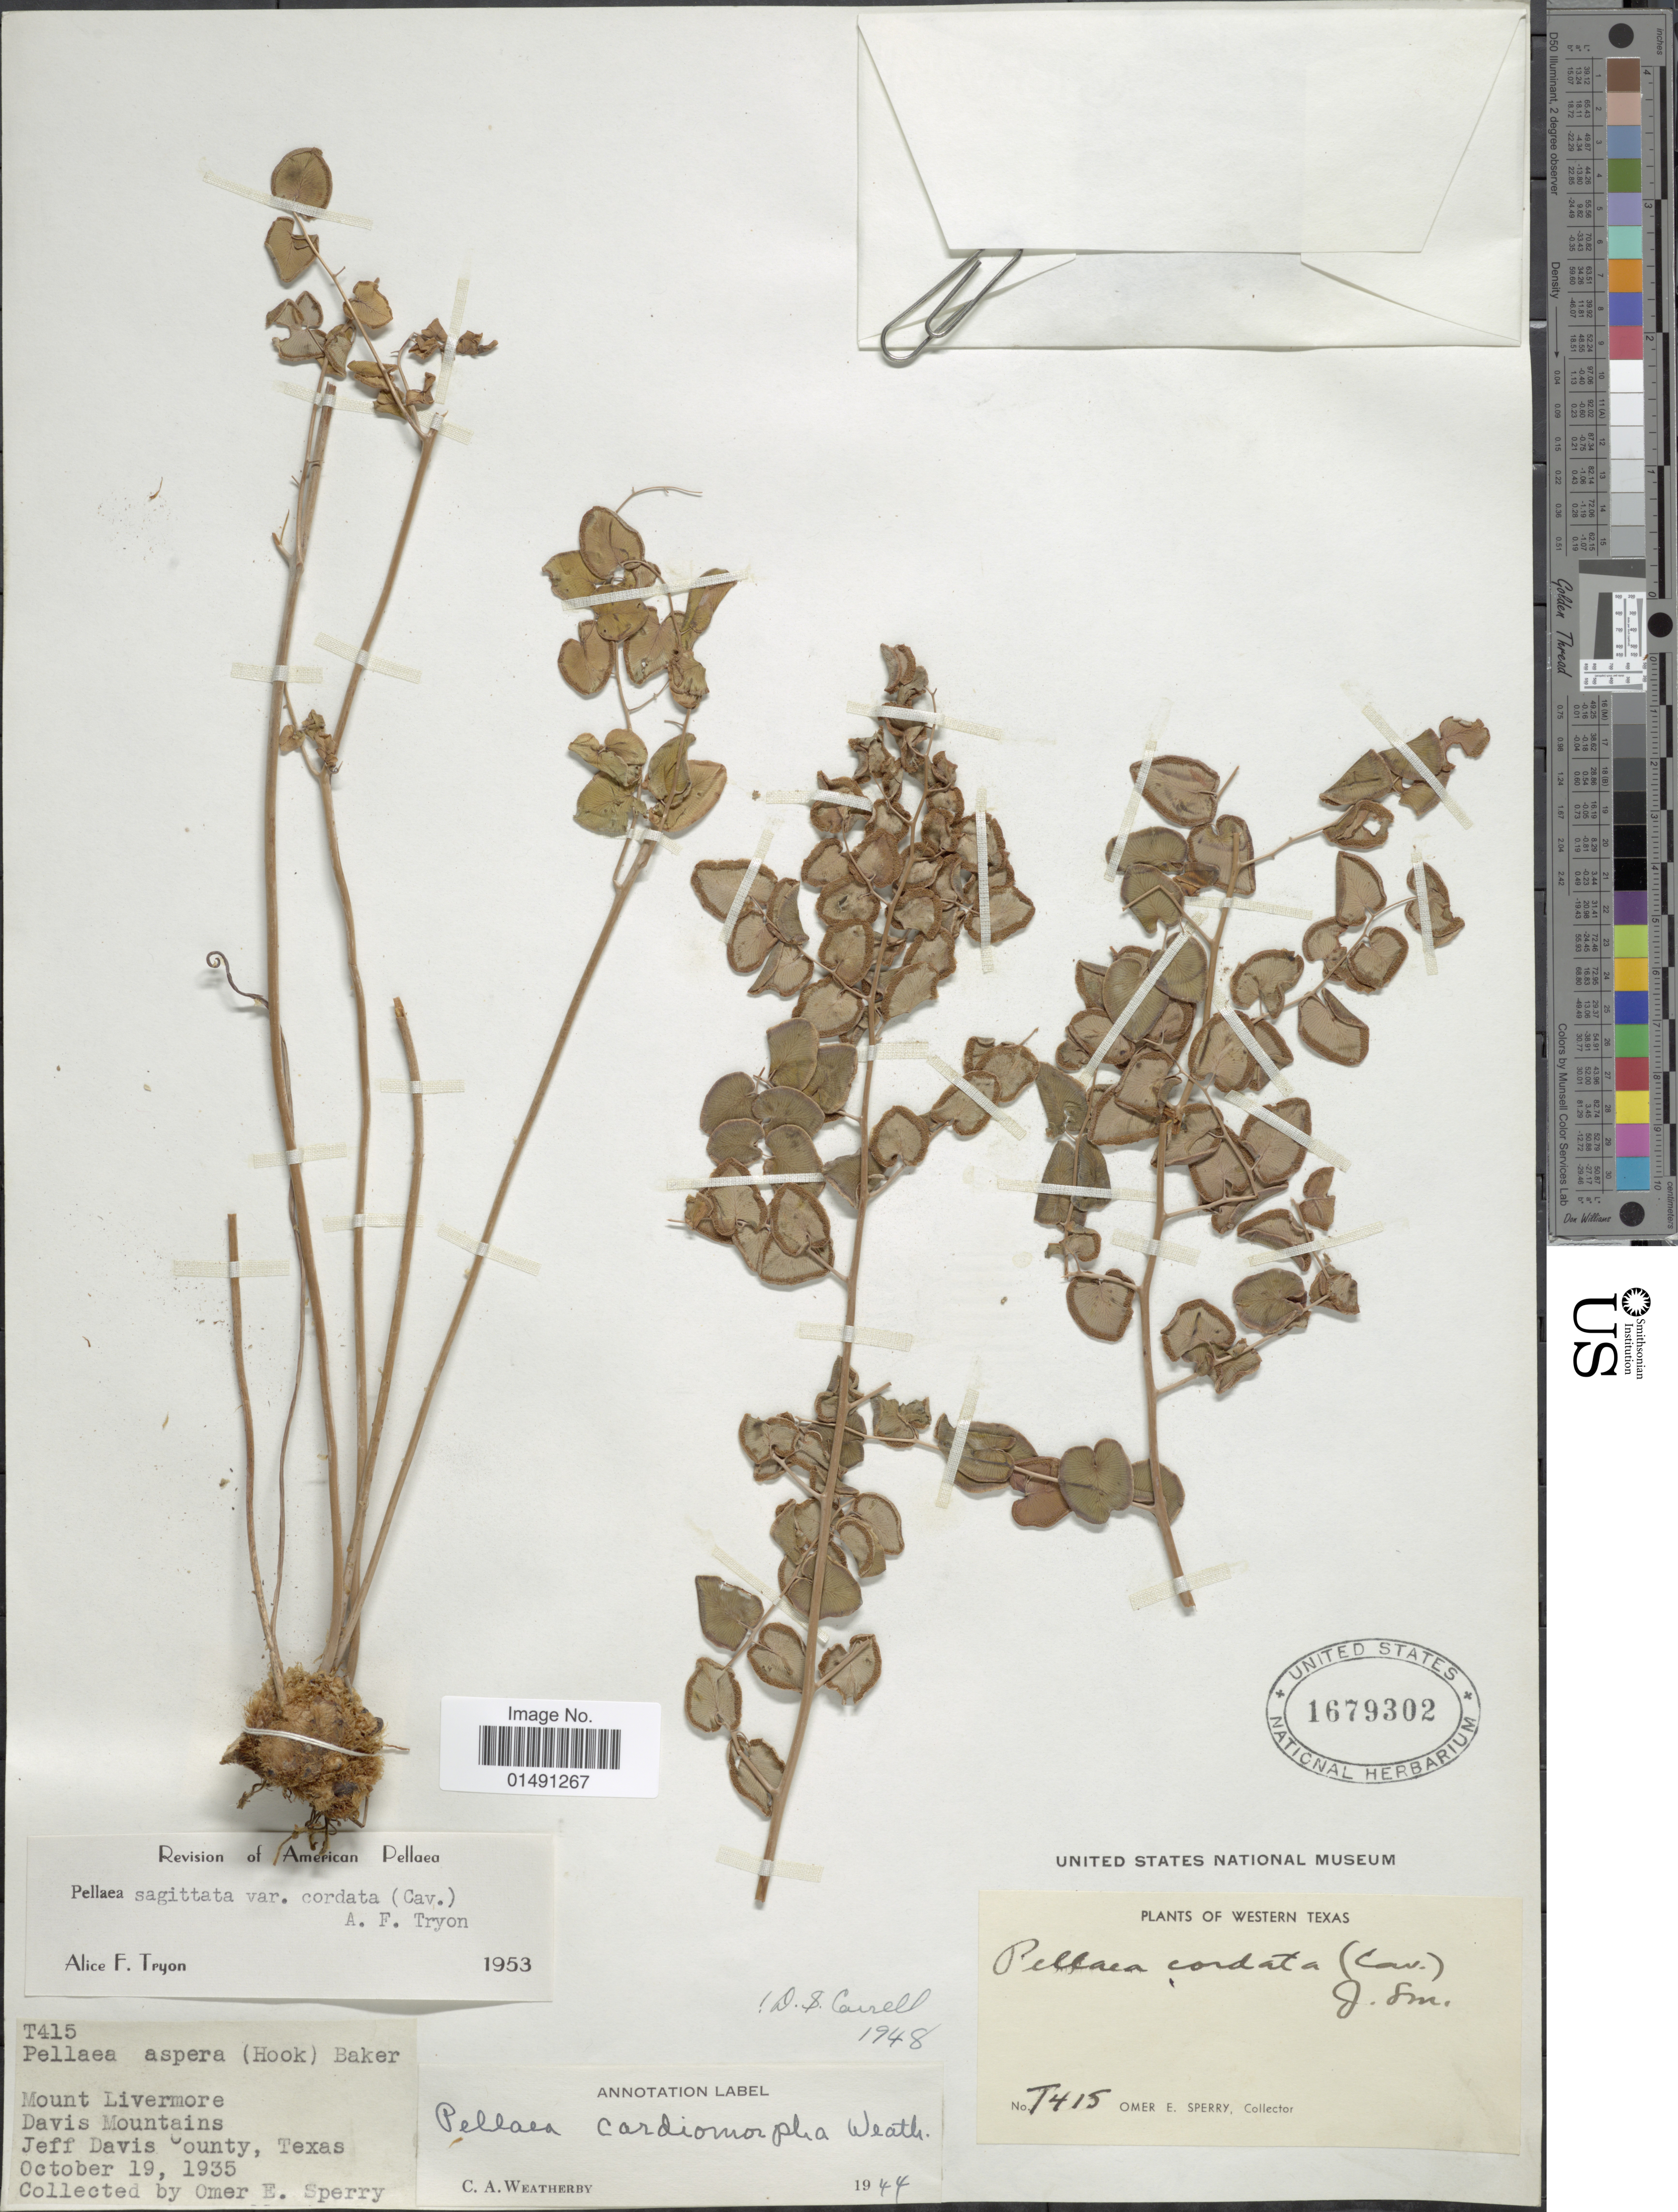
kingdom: Plantae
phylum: Tracheophyta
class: Polypodiopsida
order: Polypodiales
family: Pteridaceae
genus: Pellaea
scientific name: Pellaea cordifolia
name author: (Sessé) A.R. Sm.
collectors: O. E. Sperry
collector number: T415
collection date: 1935-10-19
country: United States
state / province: Texas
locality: Western texas, Mount Livermore, Davis Mountains, Jeff Davis County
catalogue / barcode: US 1679302